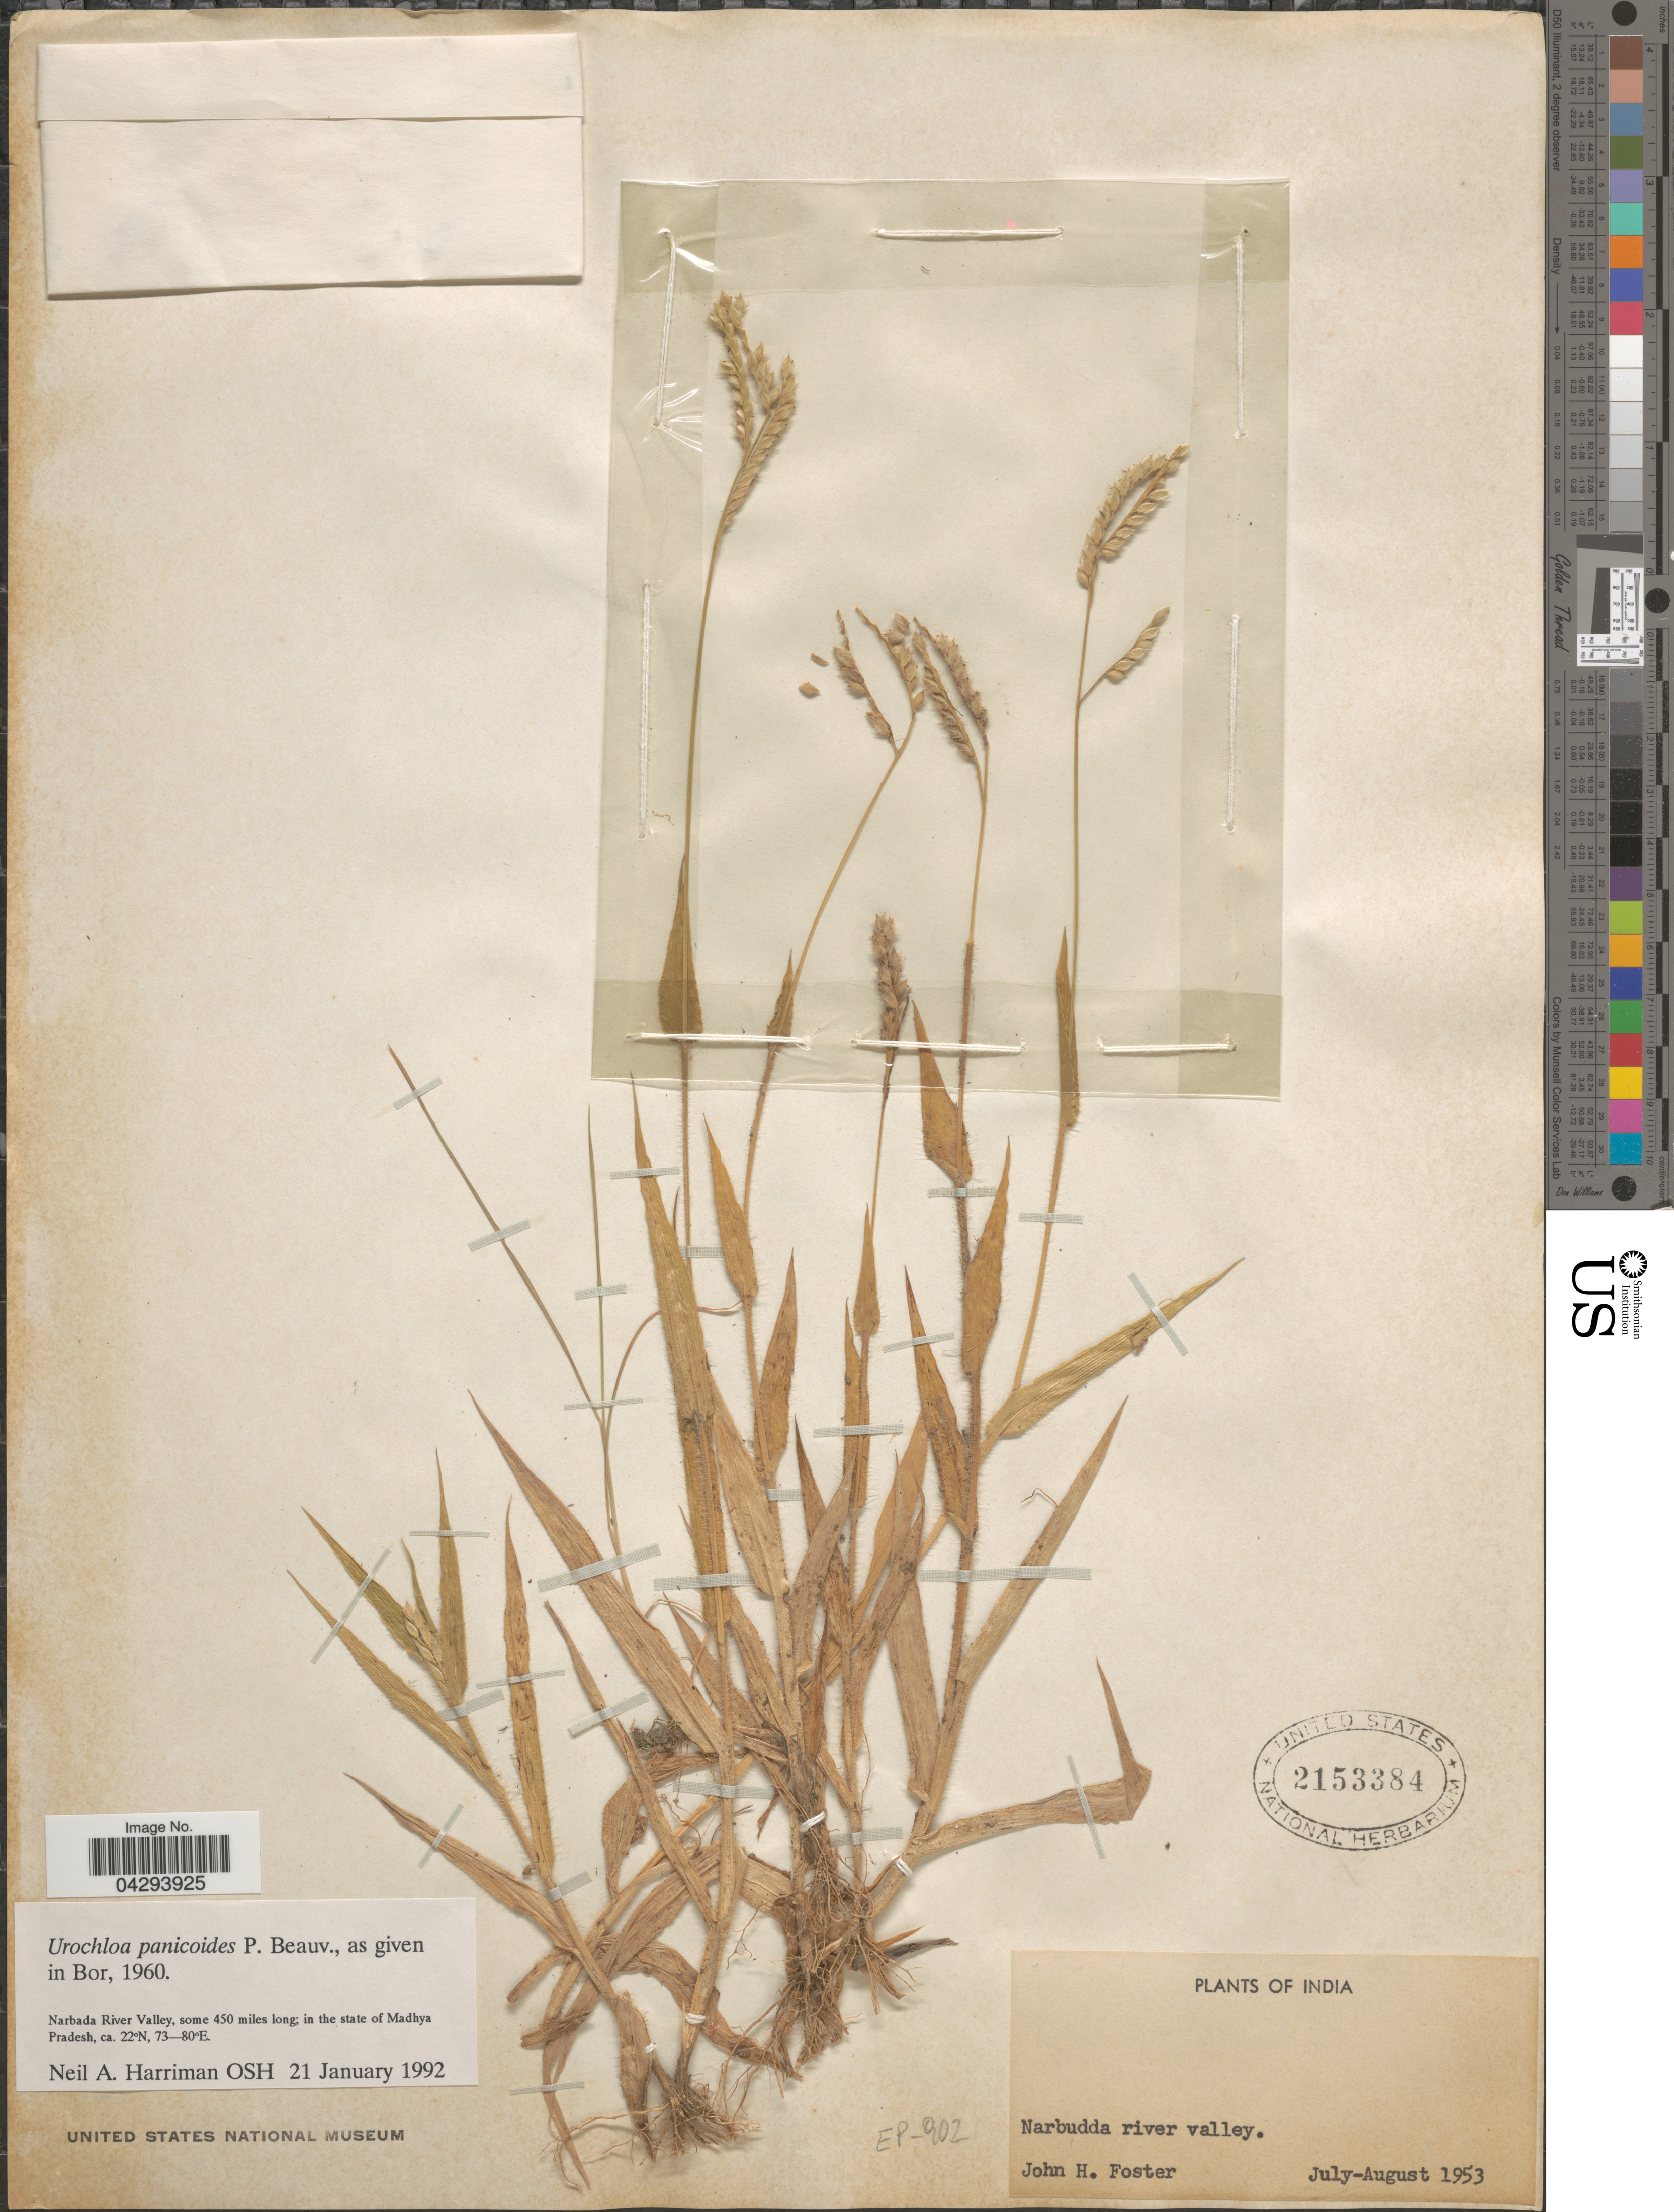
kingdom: Plantae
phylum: Tracheophyta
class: Liliopsida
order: Poales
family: Poaceae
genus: Urochloa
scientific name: Urochloa panicoides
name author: P. Beauv.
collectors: J. Foster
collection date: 1953-07/1953-08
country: India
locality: Narbudda river valley.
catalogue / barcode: US 2153384